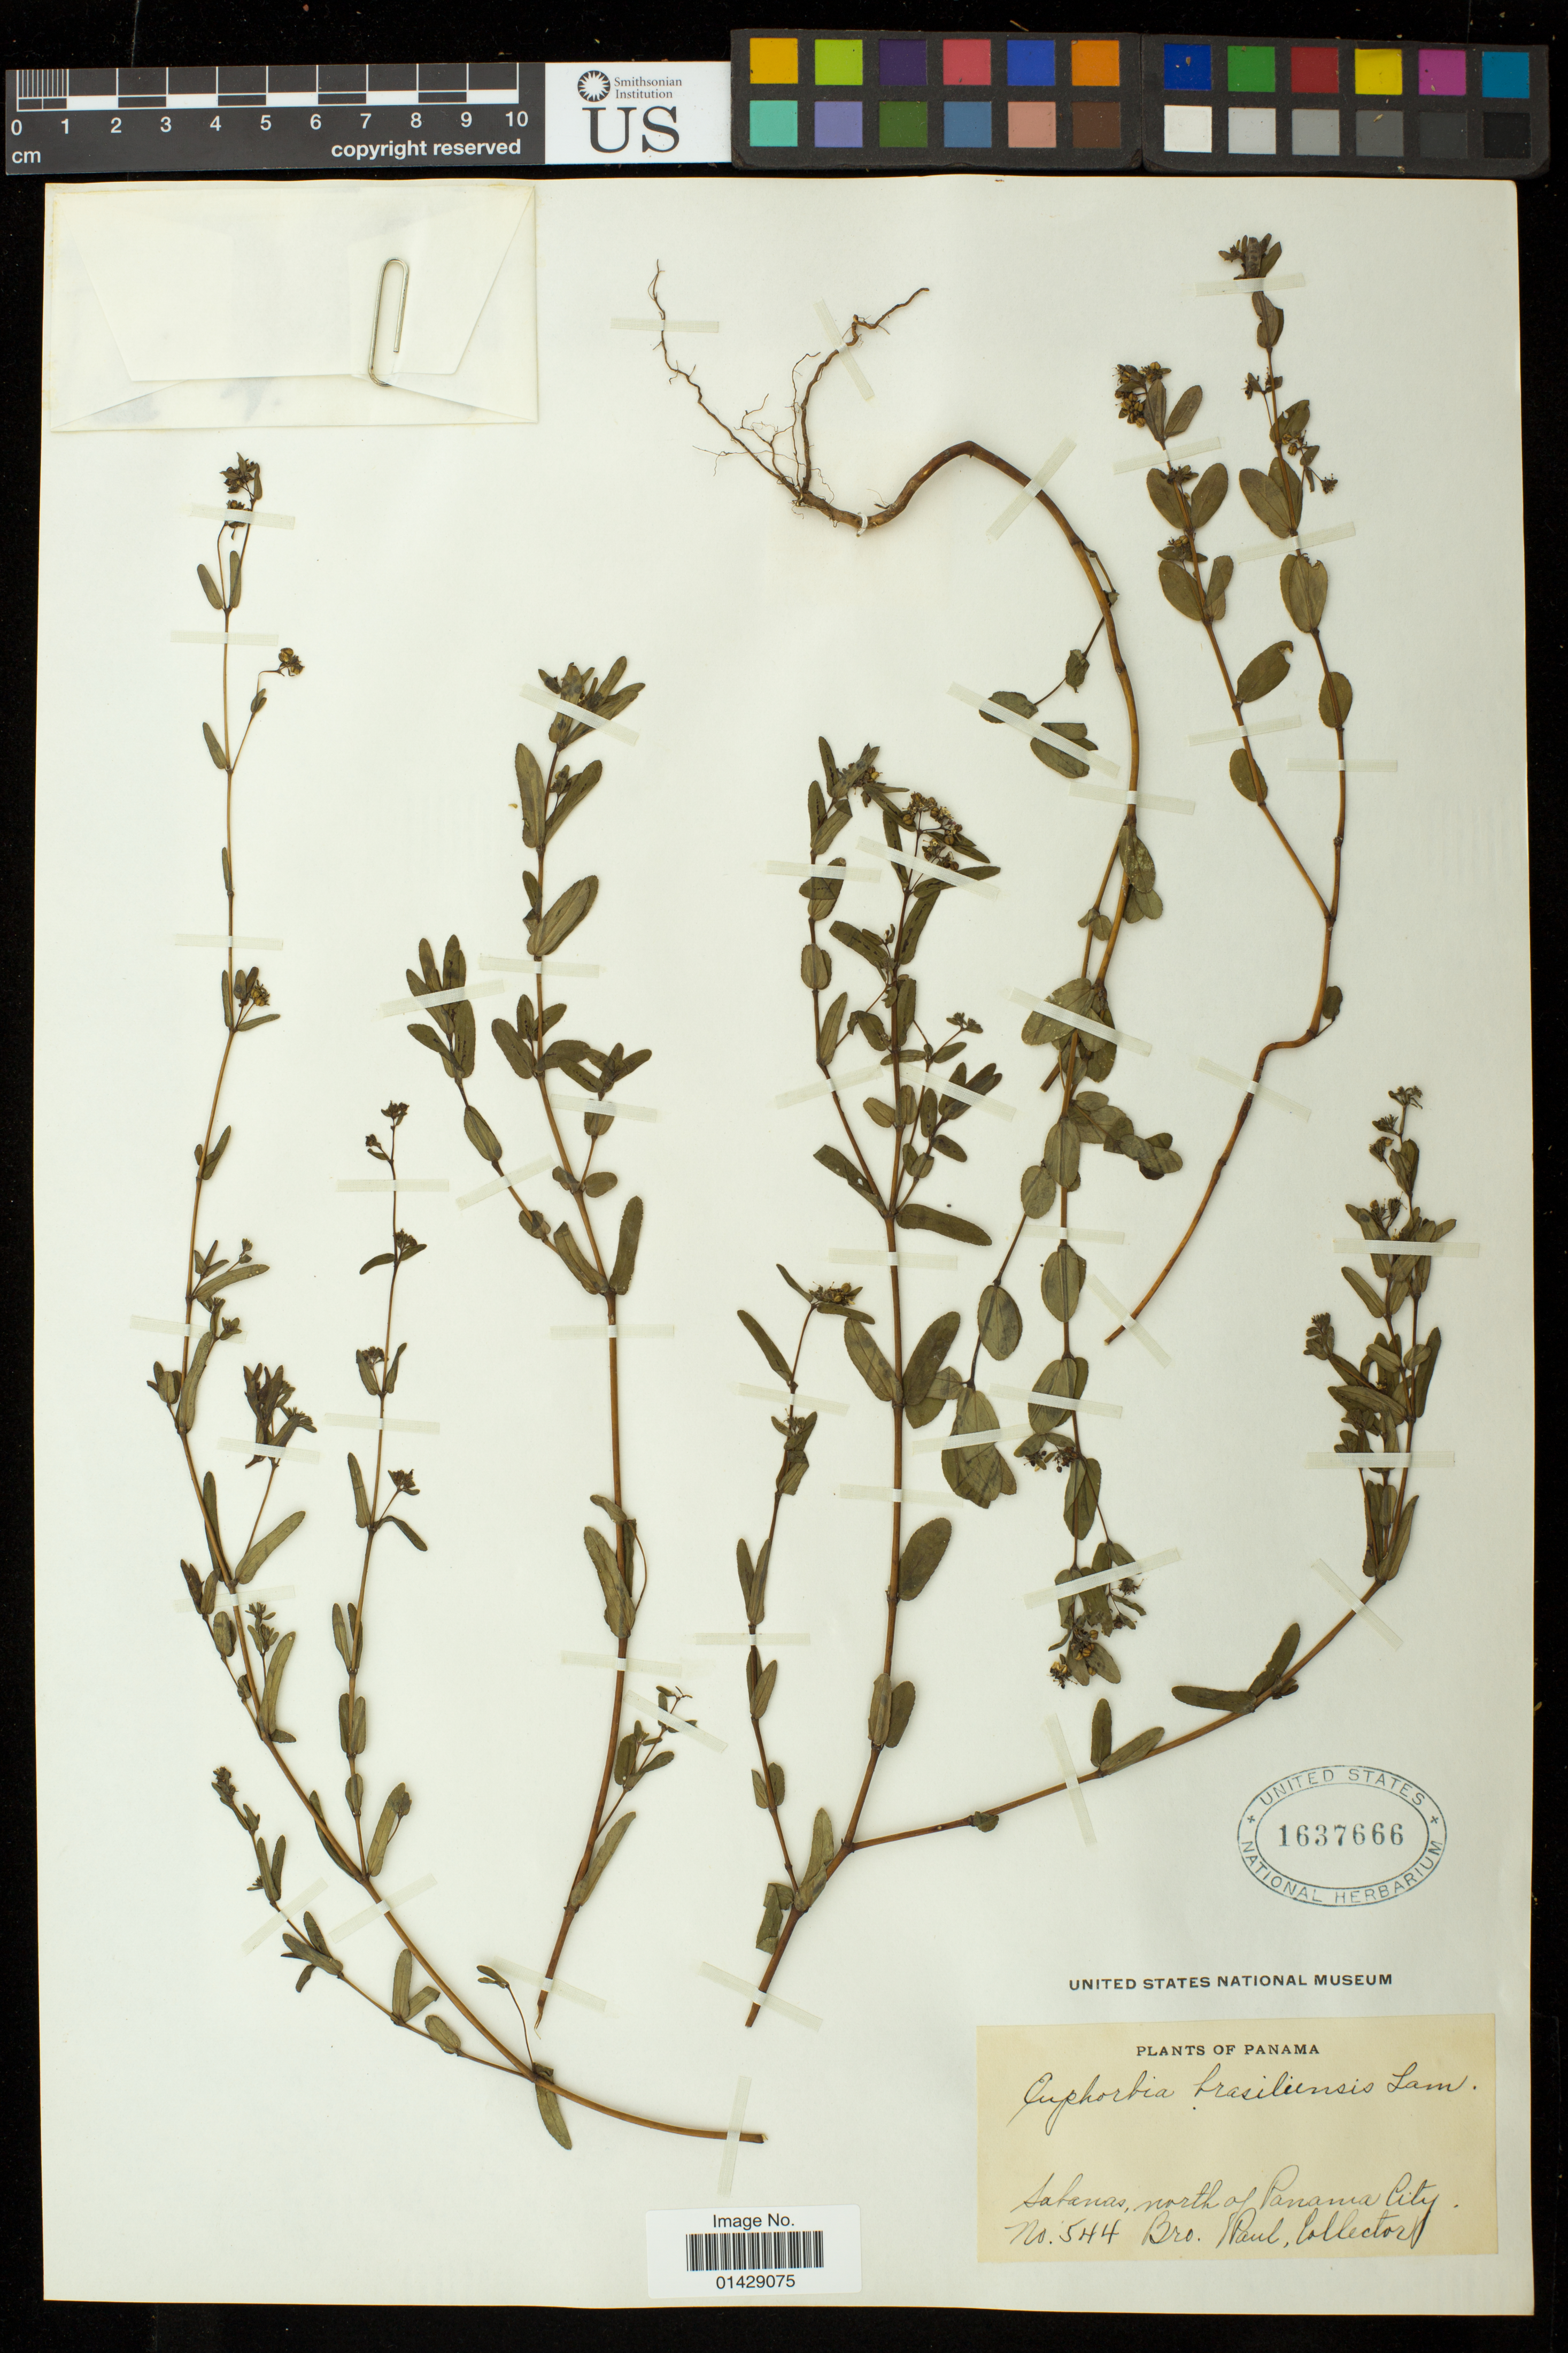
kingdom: Plantae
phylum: Tracheophyta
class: Magnoliopsida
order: Malpighiales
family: Euphorbiaceae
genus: Euphorbia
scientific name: Euphorbia hyssopifolia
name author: L.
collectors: B. Paul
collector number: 544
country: Panama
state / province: Panamá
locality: Sabanas, north of Panama City.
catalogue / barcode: US 1637666